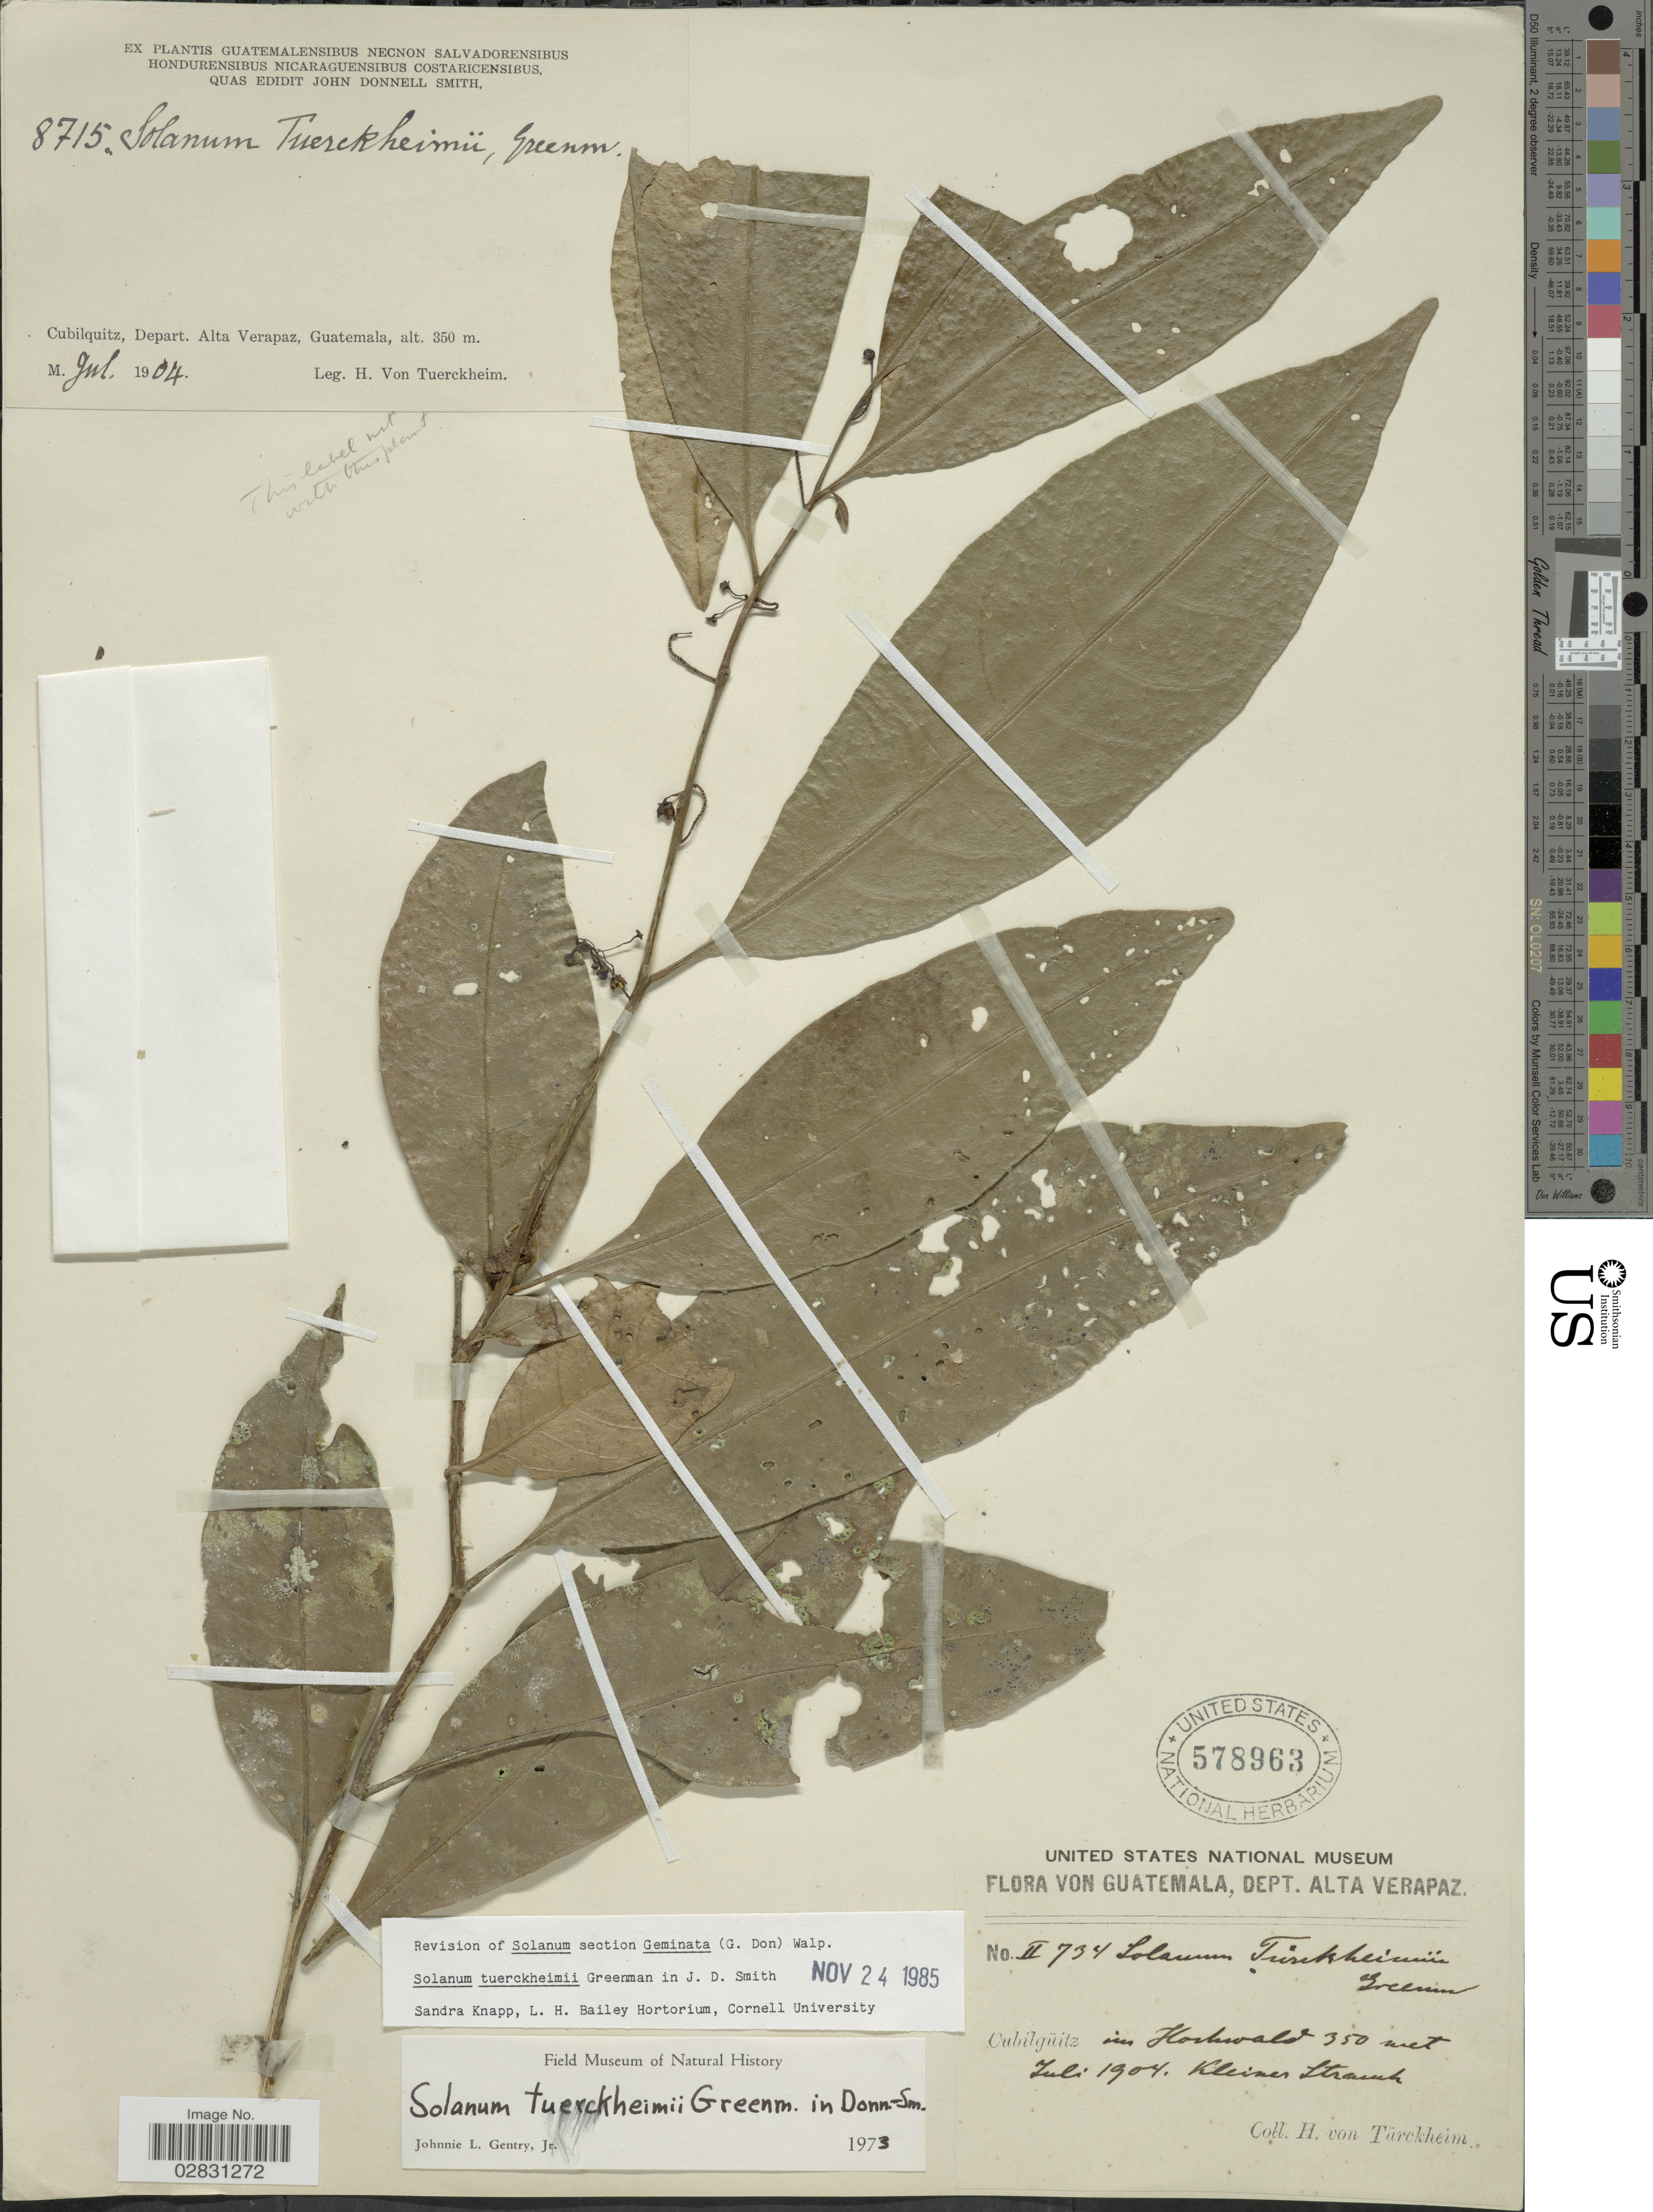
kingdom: Plantae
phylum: Tracheophyta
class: Magnoliopsida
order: Solanales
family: Solanaceae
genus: Solanum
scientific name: Solanum tuerckheimii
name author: Greenm. ex Donn. Sm.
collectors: H. von Türckheim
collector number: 8715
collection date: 1904-07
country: Guatemala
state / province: Alta Verapaz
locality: Cubilquitz, Depart. Alta Verapaz.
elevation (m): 350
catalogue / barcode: US 578963